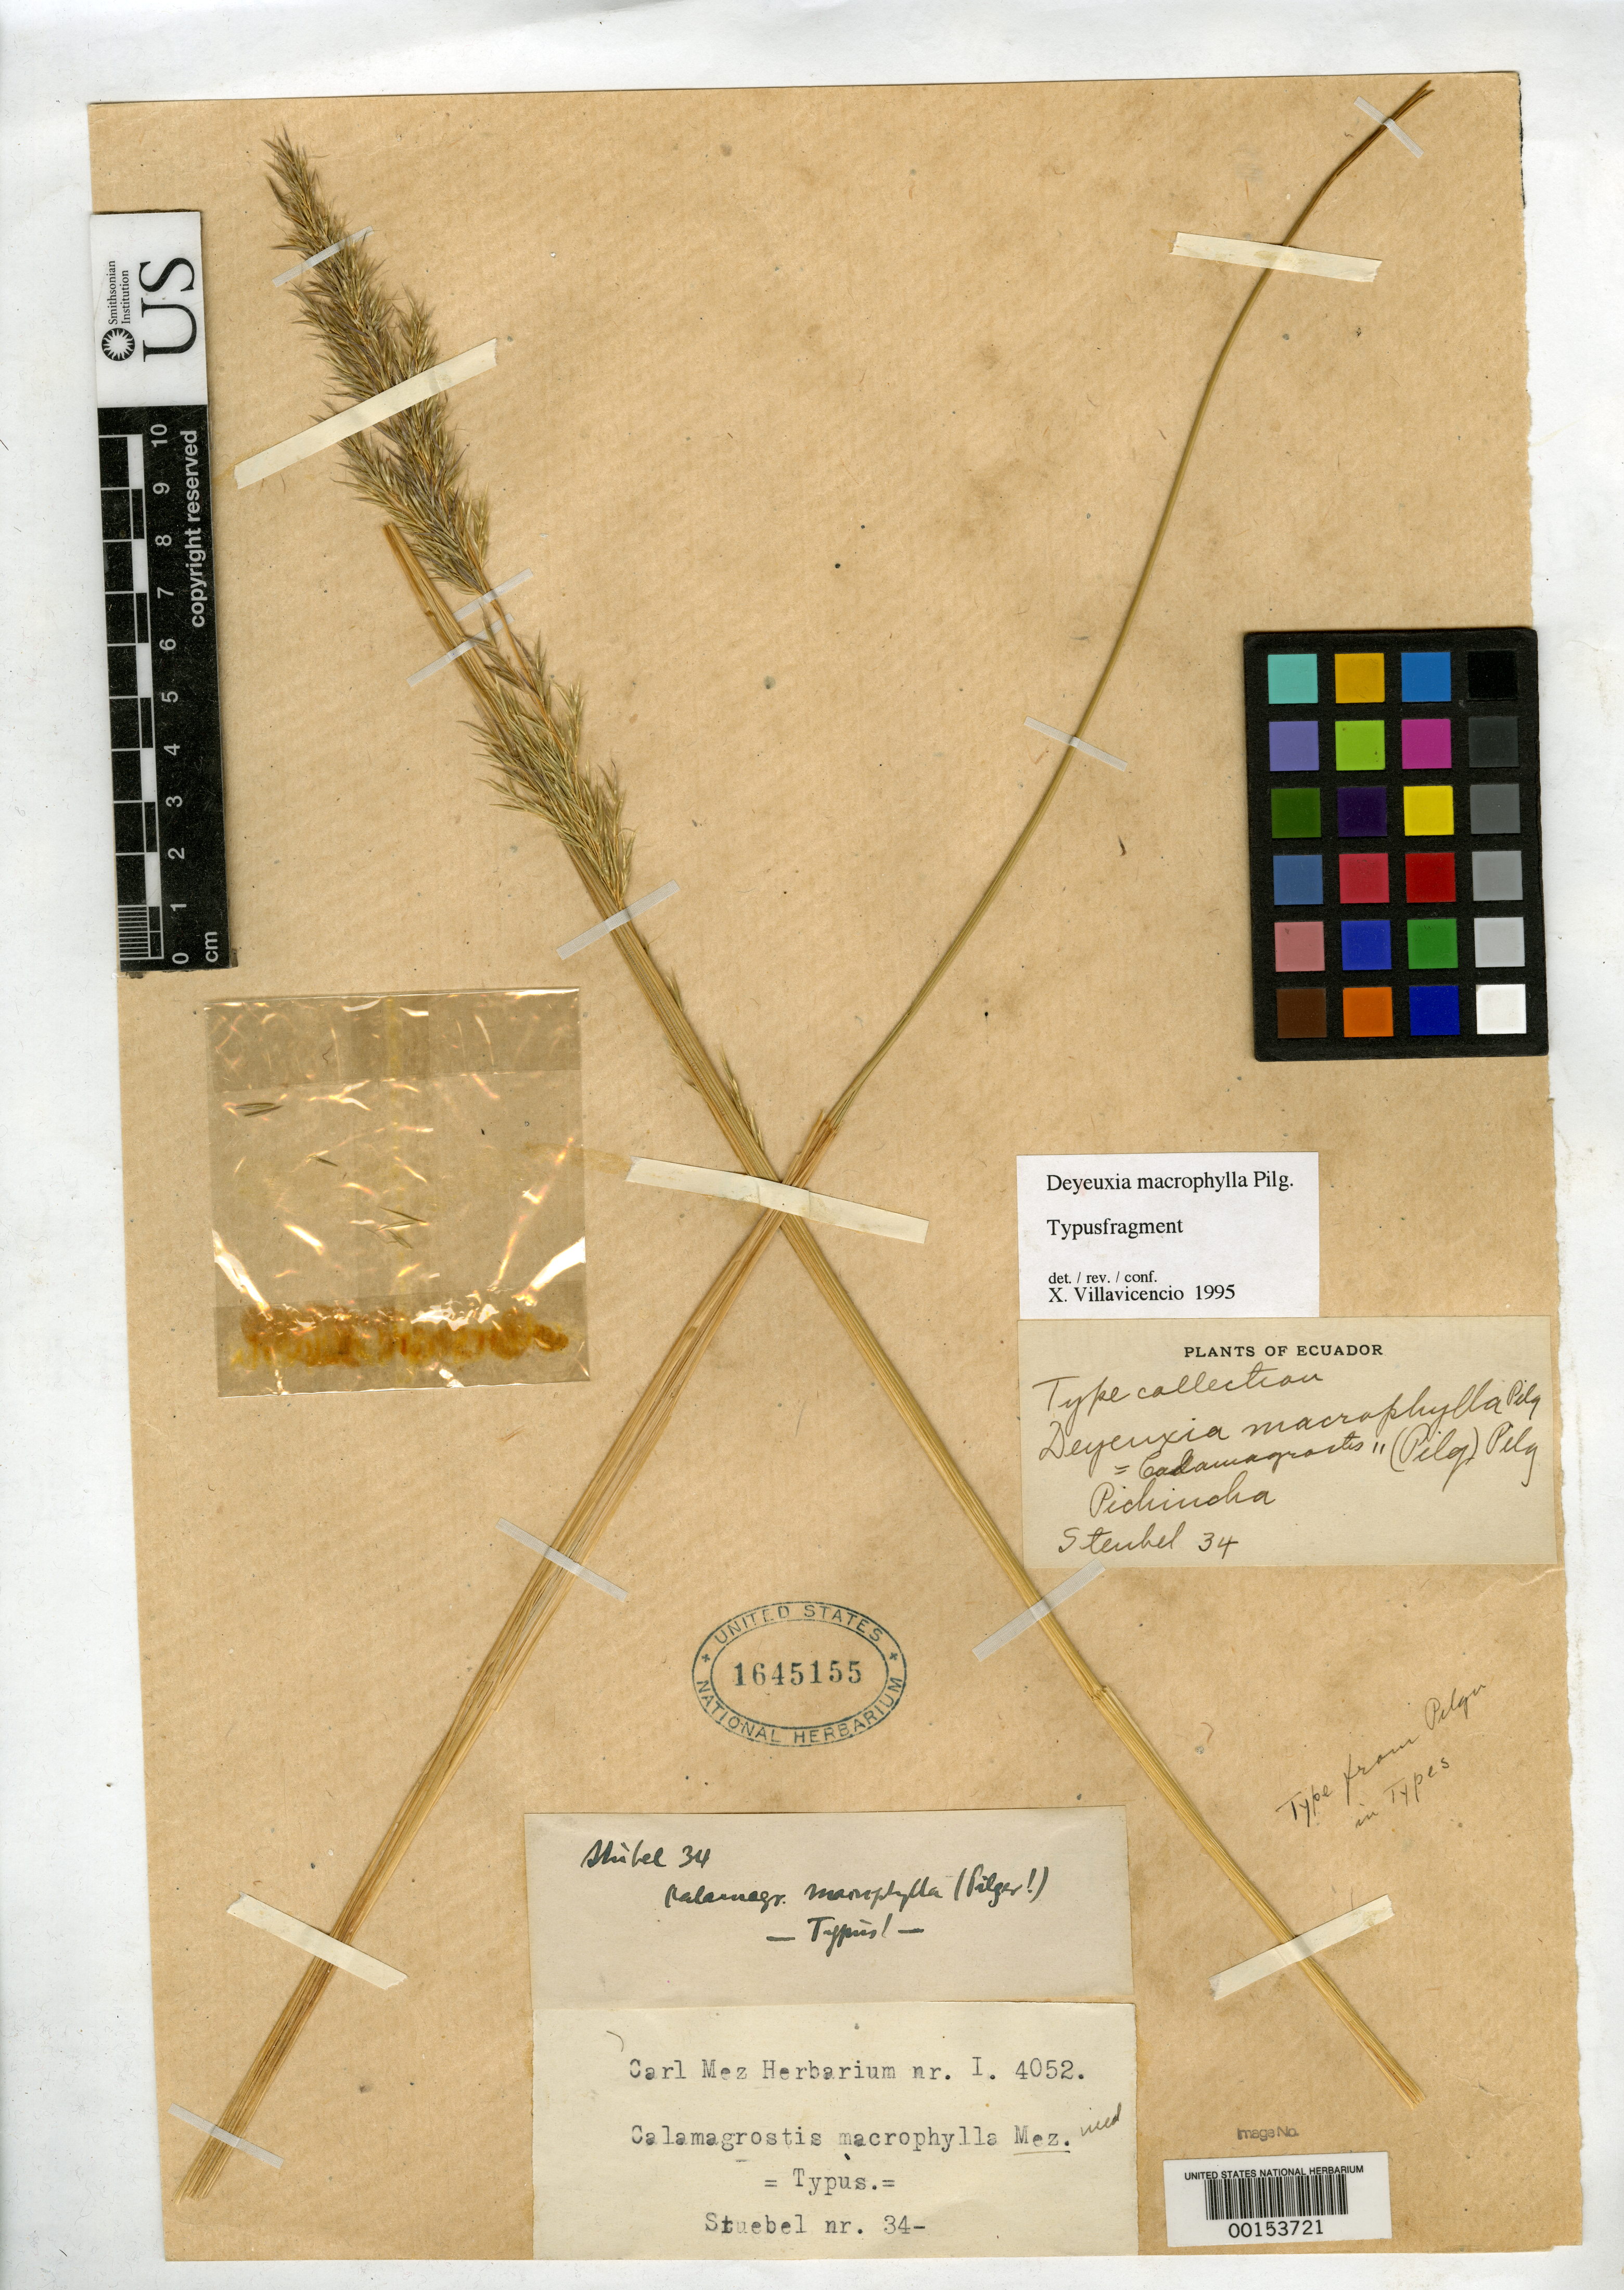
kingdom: Plantae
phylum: Tracheophyta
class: Liliopsida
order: Poales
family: Poaceae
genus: Deyeuxia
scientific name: Deyeuxia macrophylla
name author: Pilg.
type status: Type Fragment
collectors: A. Stübel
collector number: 34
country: Ecuador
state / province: Pichincha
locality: Verdecuchu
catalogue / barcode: US 1645155